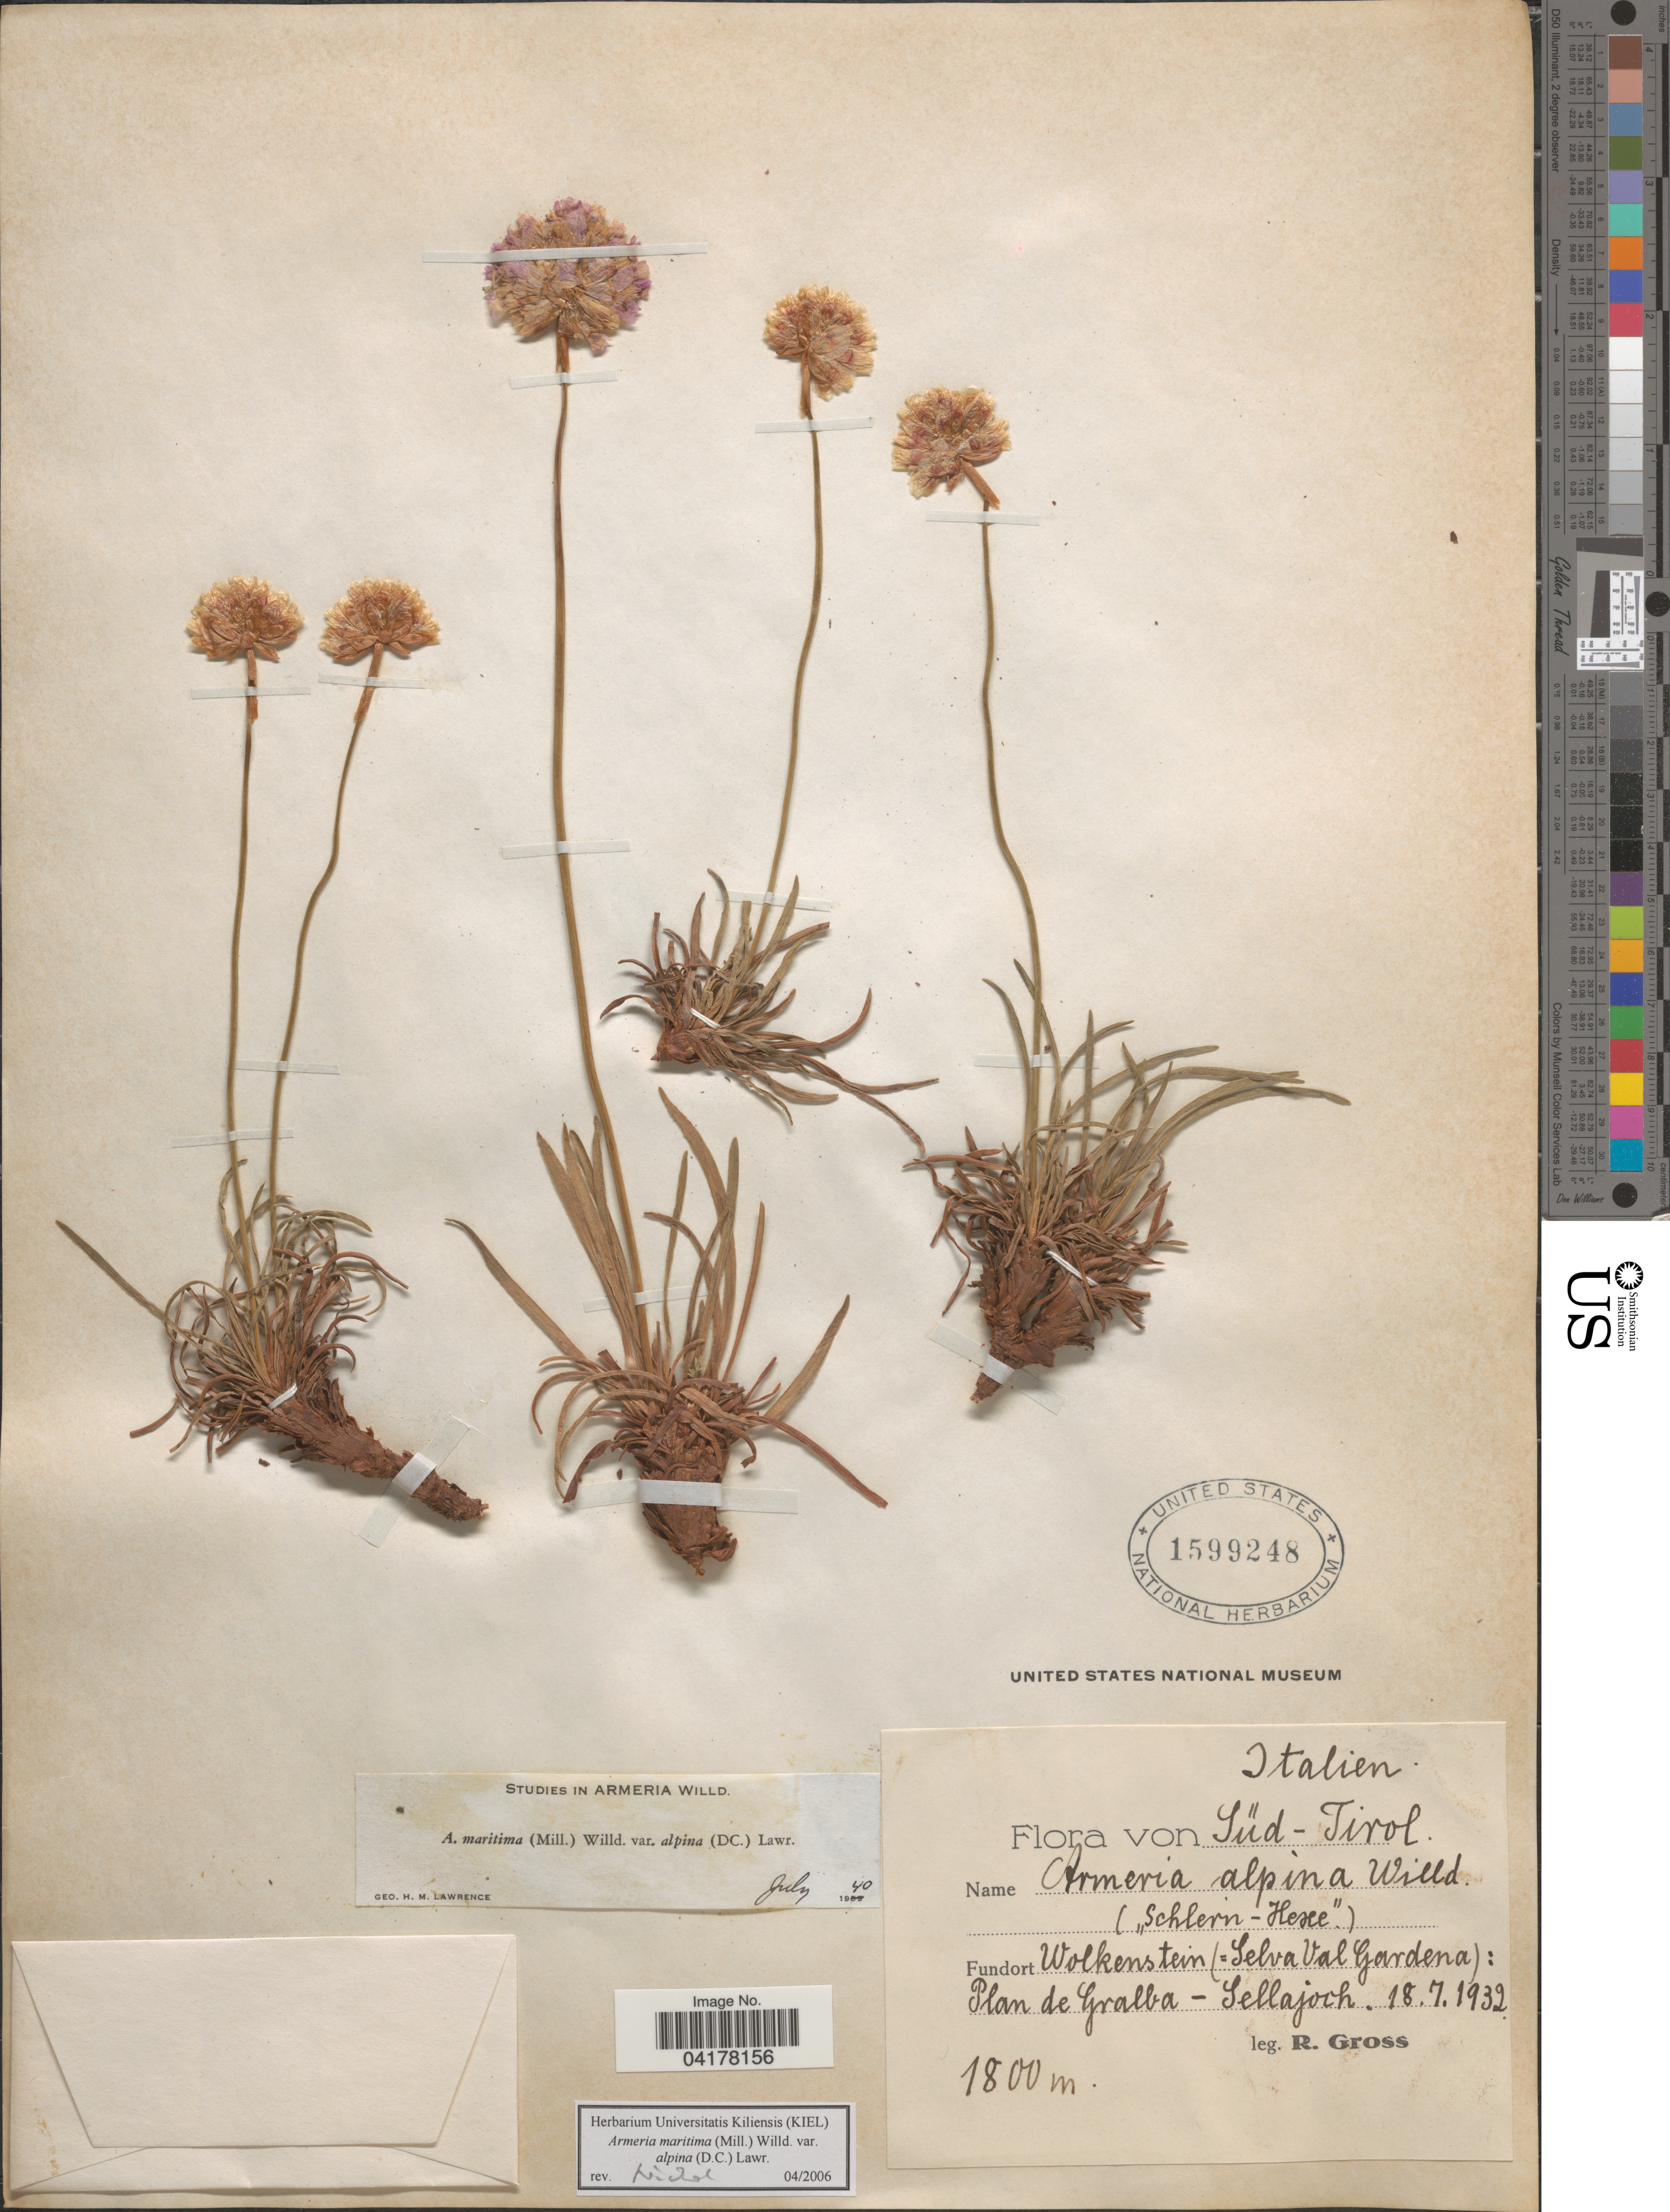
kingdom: Plantae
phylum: Tracheophyta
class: Magnoliopsida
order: Caryophyllales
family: Plumbaginaceae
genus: Armeria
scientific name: Armeria maritima subsp. alpina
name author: (Willd.) P. Silva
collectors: R. Gross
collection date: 1932-07-18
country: Italy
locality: Italien. Süd-tirol. Wolkenstein (=Selva Val Gardena): Plan de Gralba - Sellajoch.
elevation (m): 1800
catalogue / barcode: US 1599248